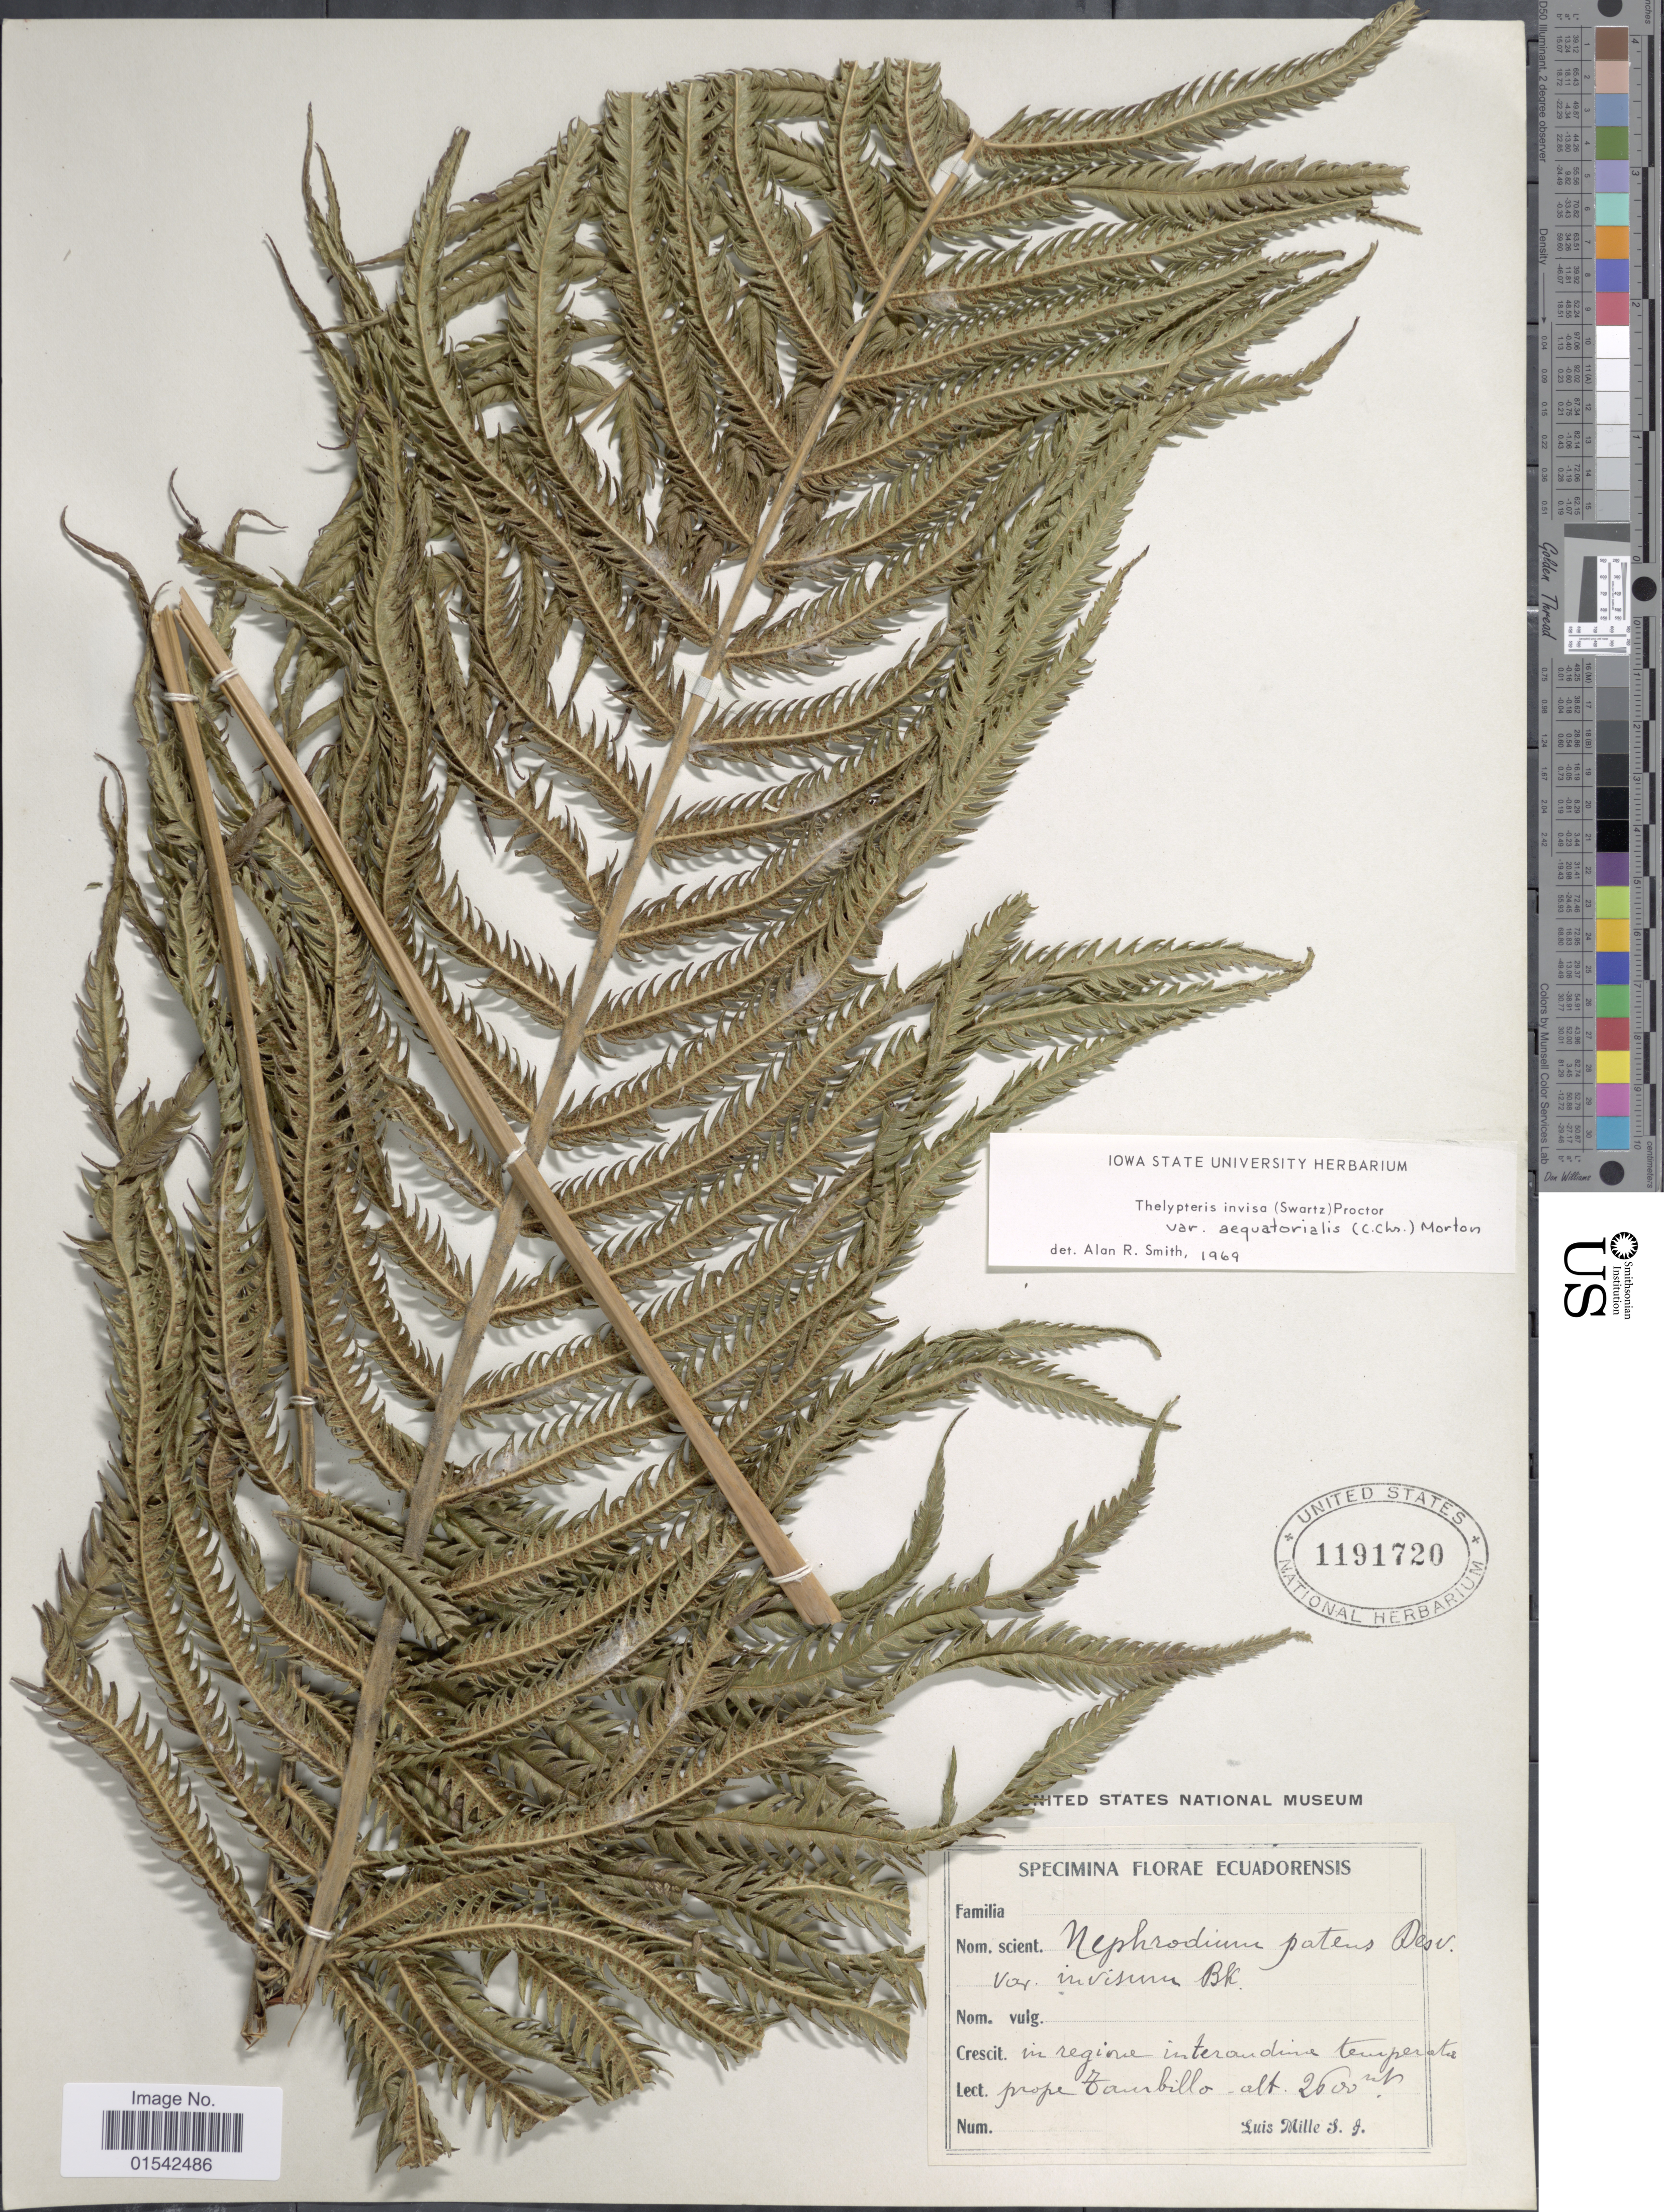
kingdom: Plantae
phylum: Tracheophyta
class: Polypodiopsida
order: Polypodiales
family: Thelypteridaceae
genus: Cyclosorus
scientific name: Cyclosorus grandis (A.R. Sm.) comb. nov., ined 2015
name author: (A.R. Sm.)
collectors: L. Mille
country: Ecuador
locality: In regione interandime temperate prope Tambillo.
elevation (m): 2600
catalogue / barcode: US 1191720